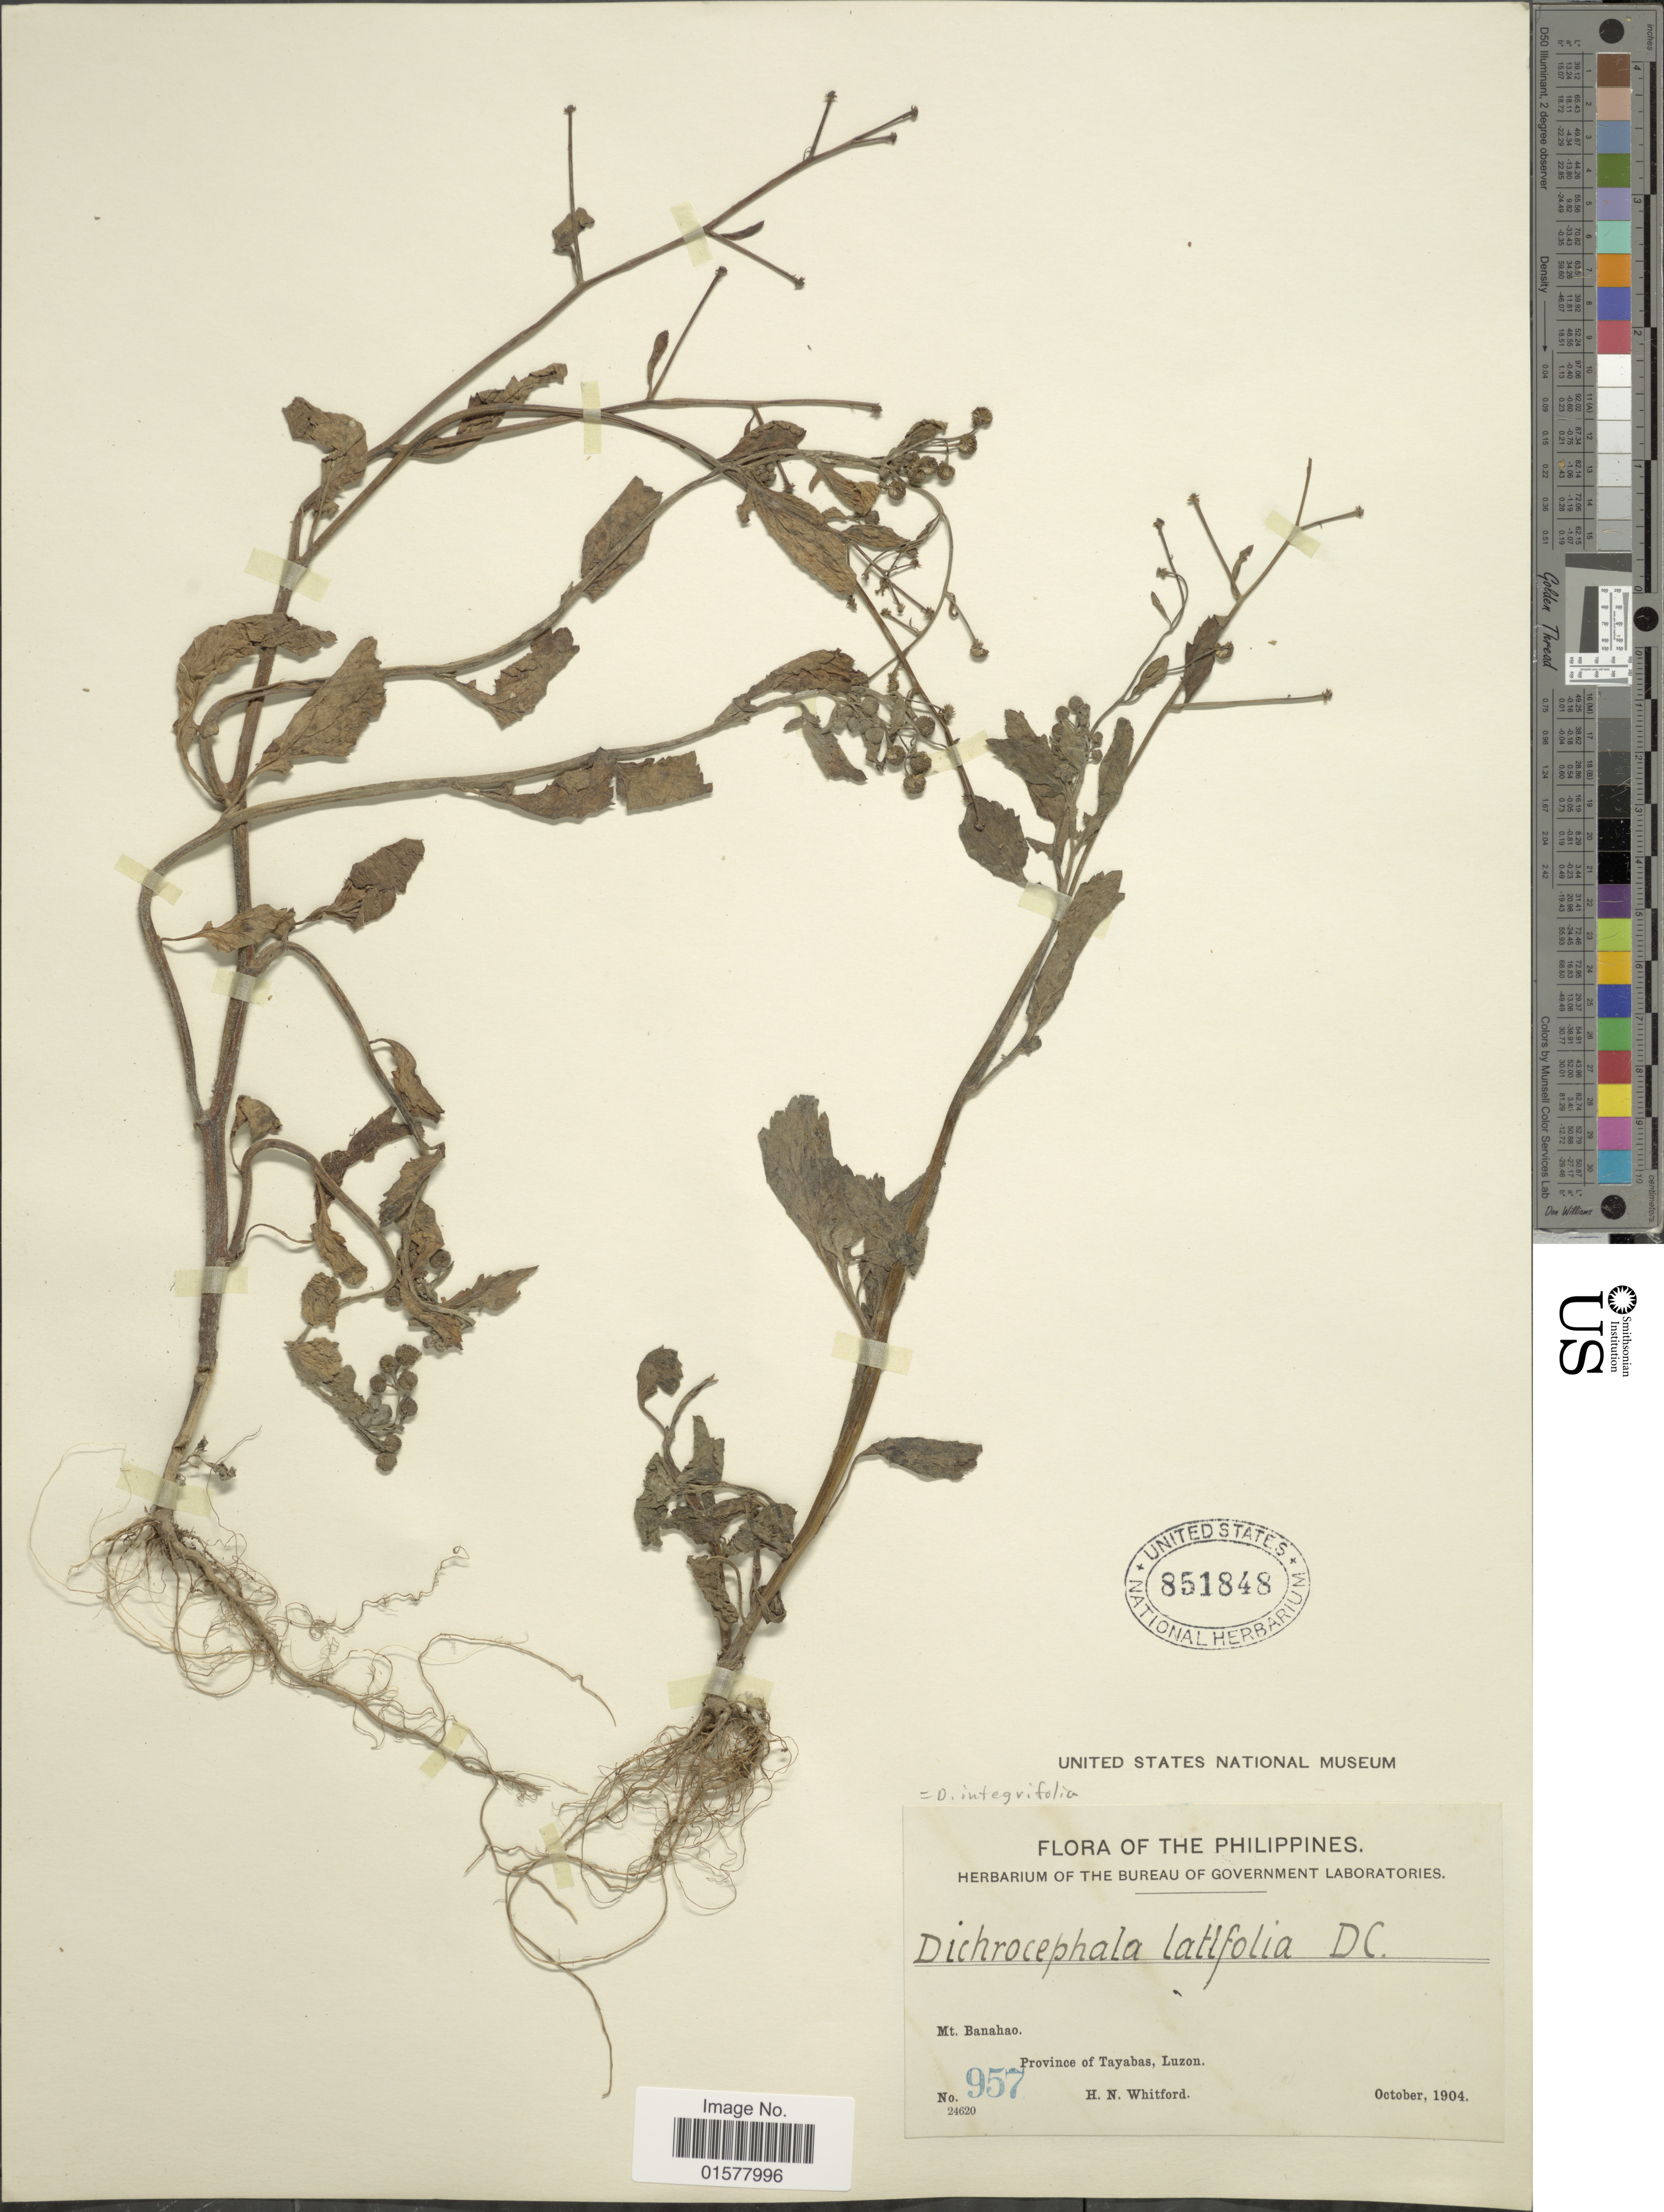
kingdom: Plantae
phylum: Tracheophyta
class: Magnoliopsida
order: Asterales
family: Asteraceae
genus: Dichrocephala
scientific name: Dichrocephala integrifolia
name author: (L. f.) Kuntze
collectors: H. N. Whitford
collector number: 957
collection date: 1904-10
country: Philippines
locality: Mt. Banahao, Province of Tayabas, Luzon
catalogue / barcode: US 851848